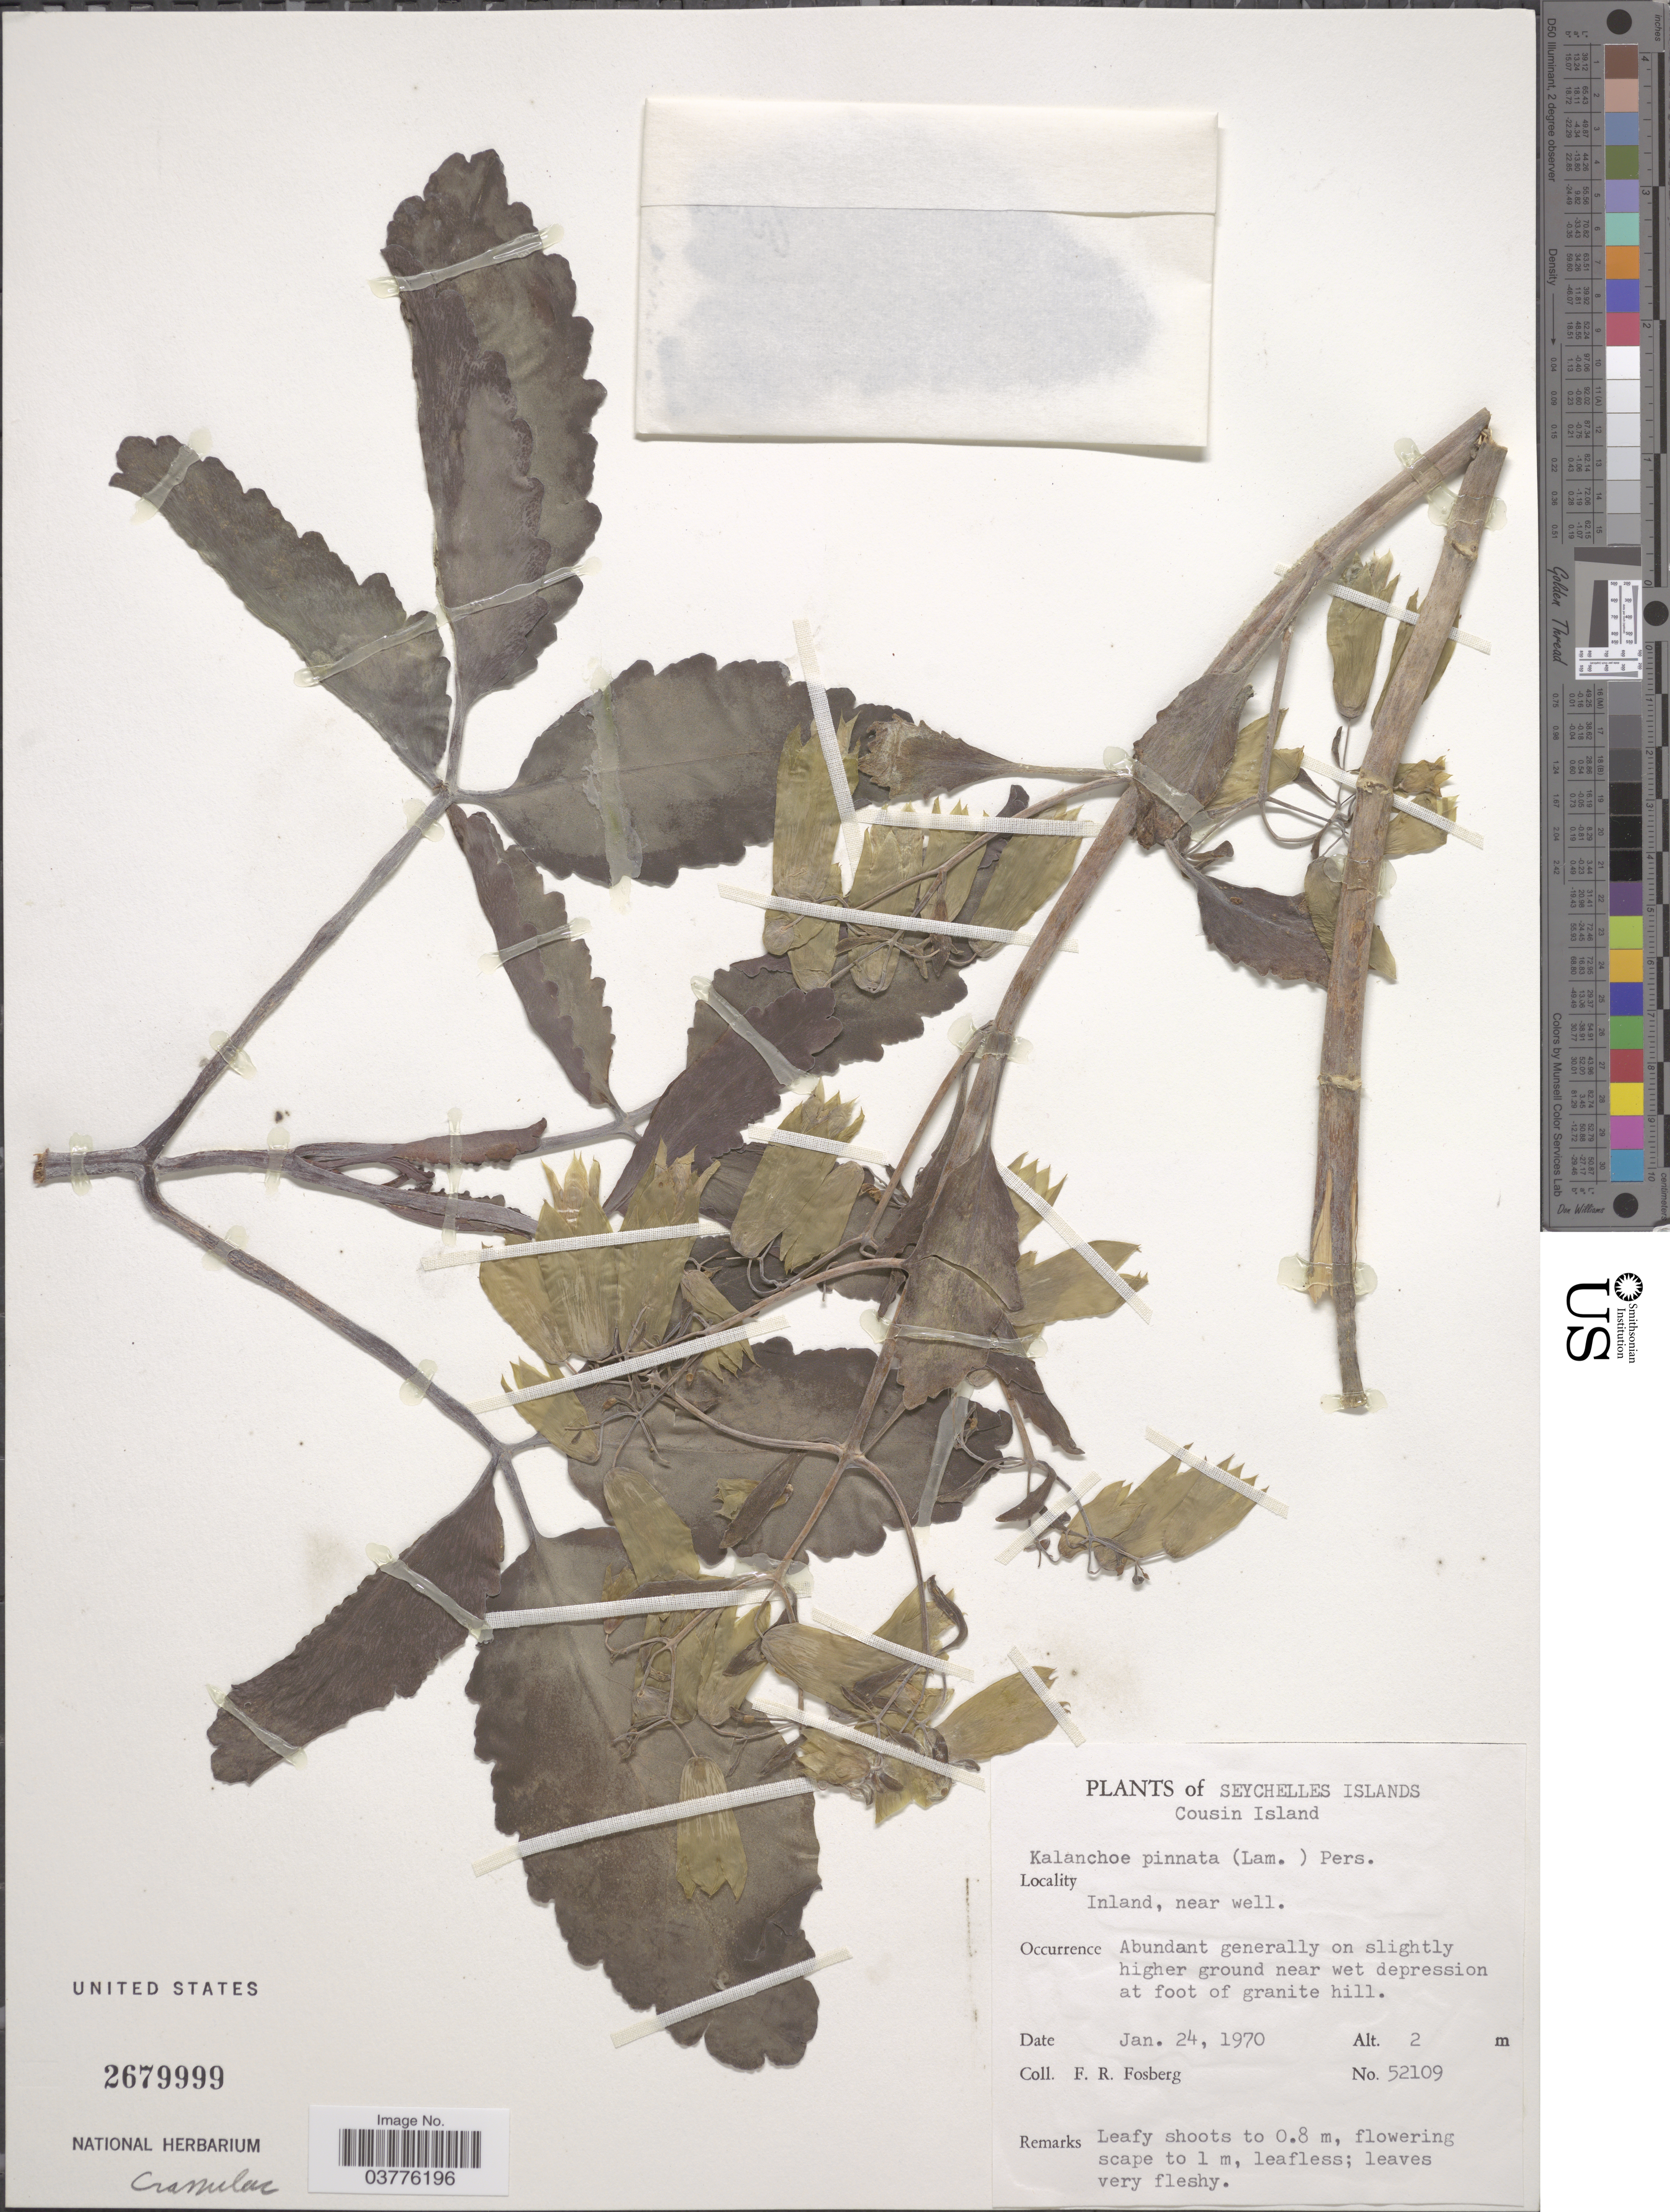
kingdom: Plantae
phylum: Tracheophyta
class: Magnoliopsida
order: Saxifragales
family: Crassulaceae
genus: Kalanchoe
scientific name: Kalanchoe pinnata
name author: (Lam.) Pers.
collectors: F. R. Fosberg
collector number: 52109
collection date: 1970-01-24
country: Seychelles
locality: Cousin Island. Inland, near well.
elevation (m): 2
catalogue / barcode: US 2679999